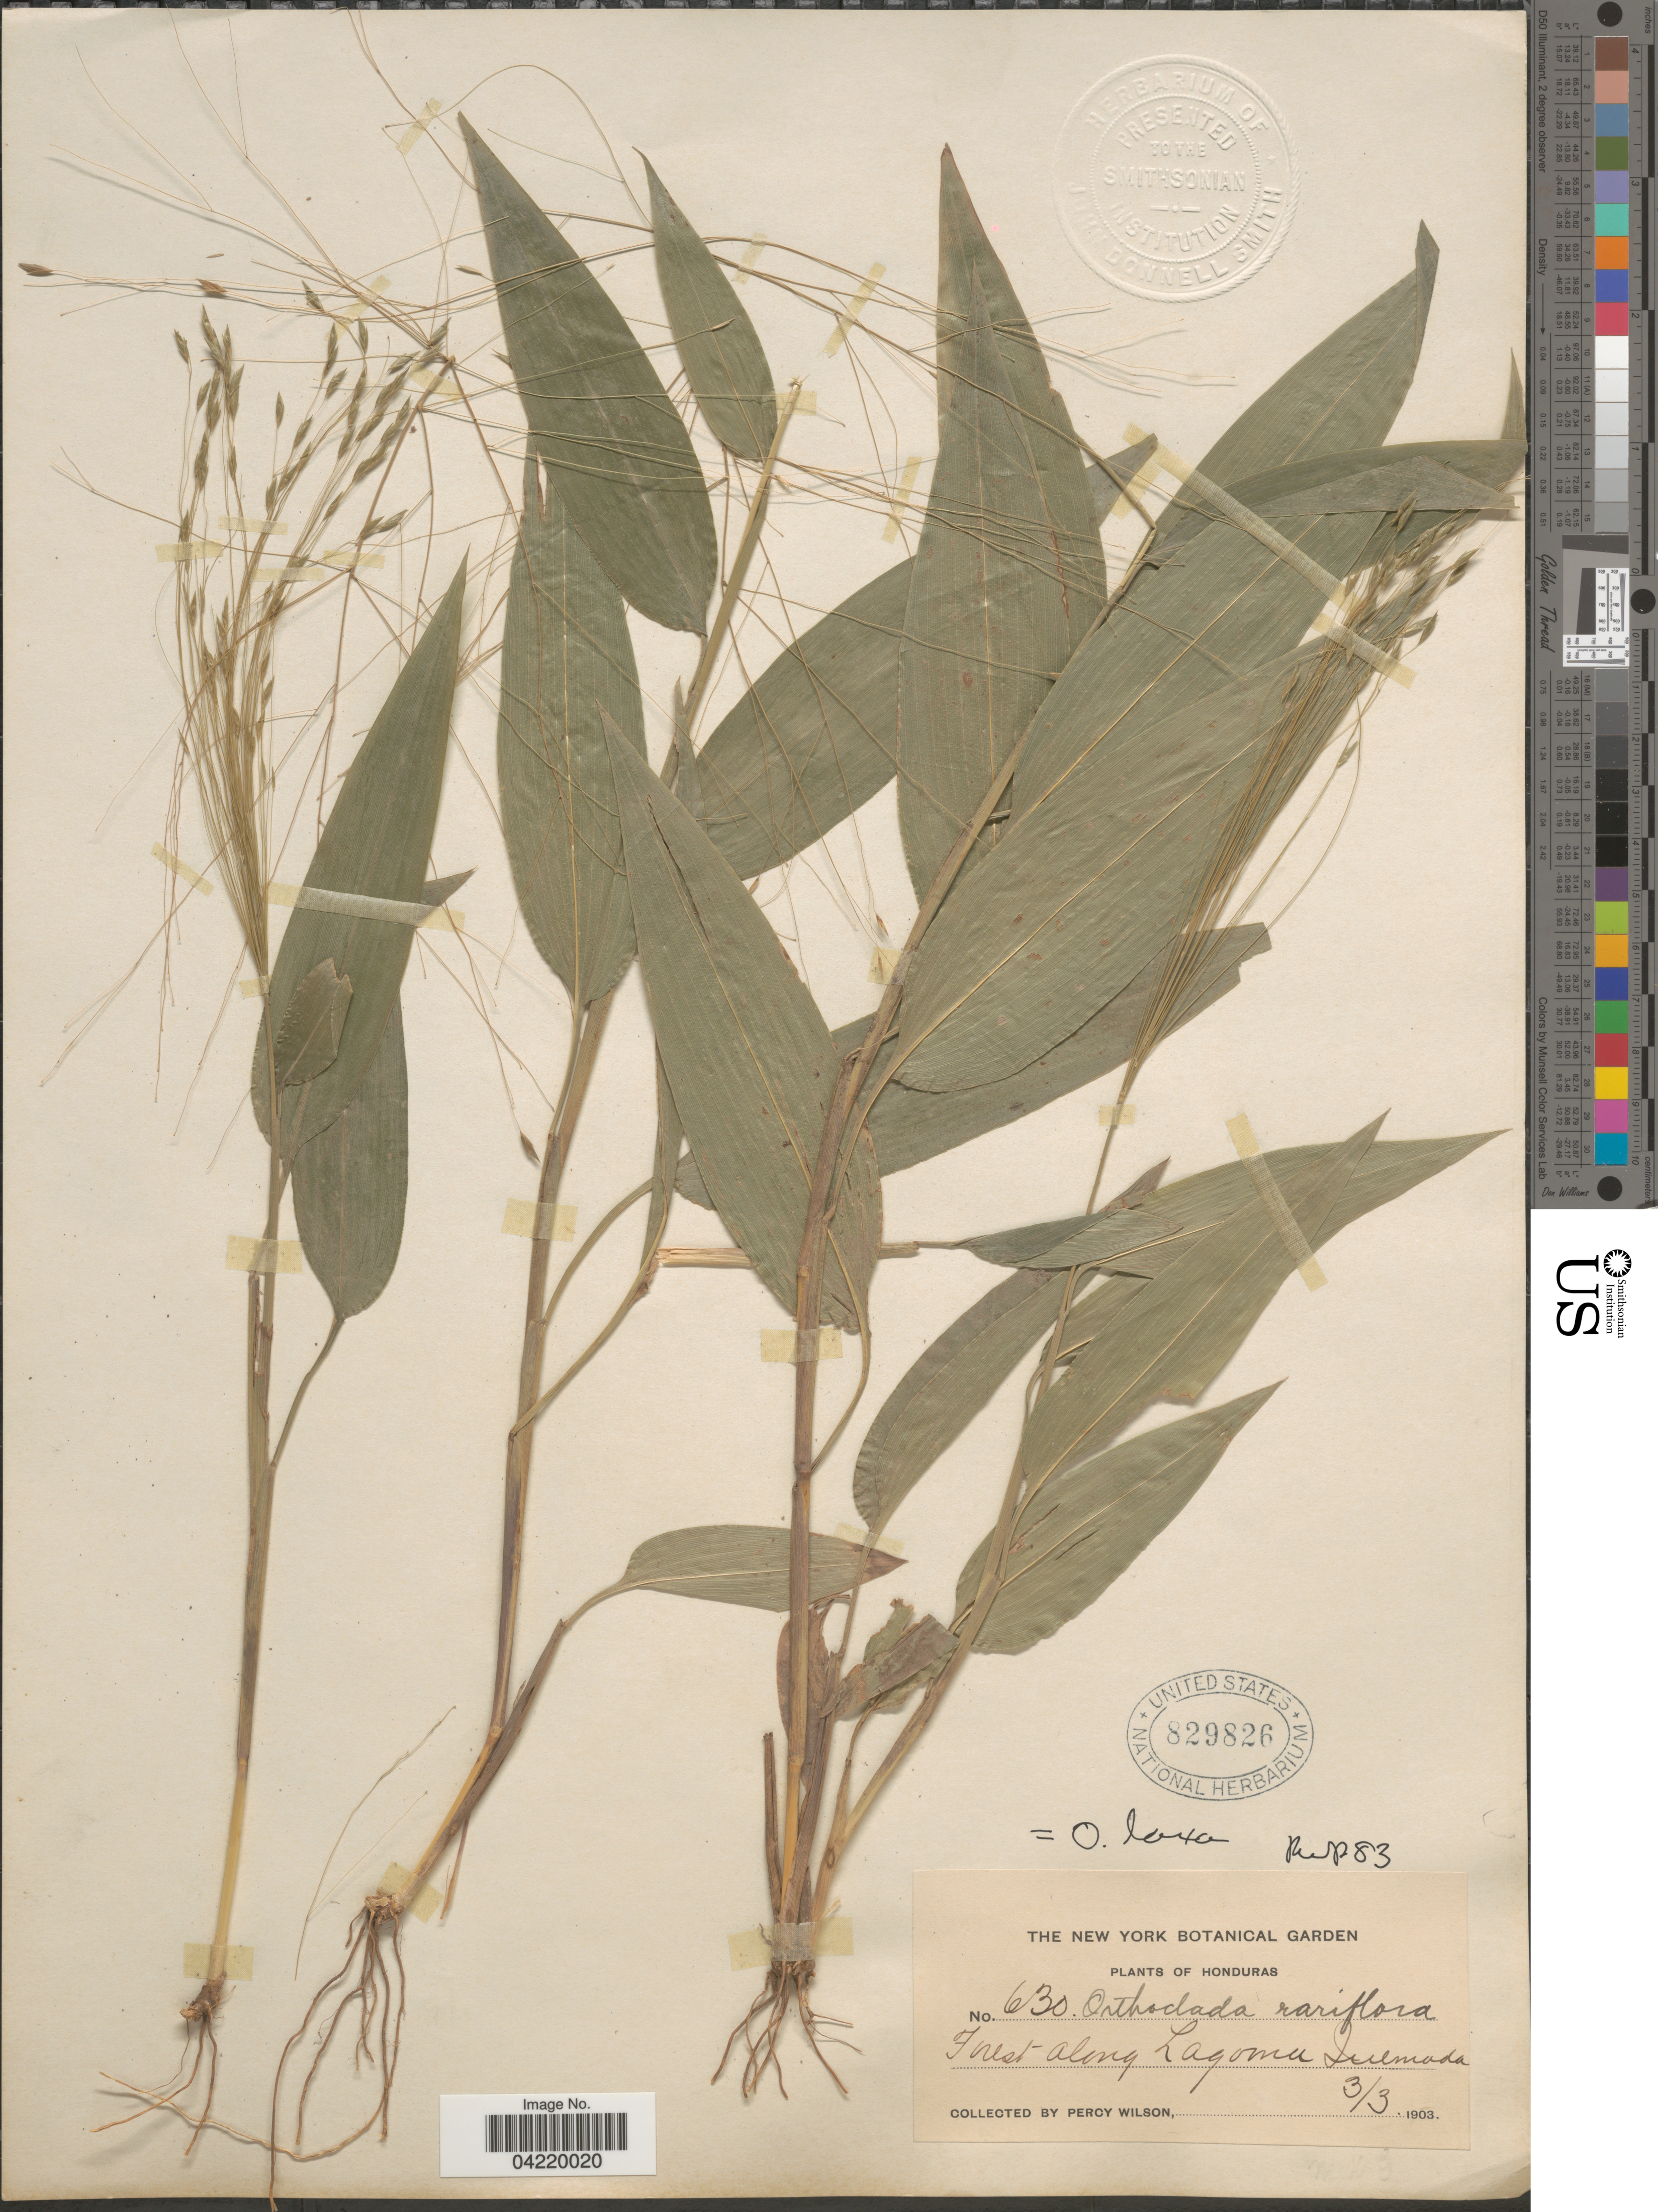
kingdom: Plantae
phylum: Tracheophyta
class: Liliopsida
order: Poales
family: Poaceae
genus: Orthoclada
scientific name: Orthoclada laxa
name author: P. Beauv.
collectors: P. Wilson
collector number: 630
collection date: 1903-03-03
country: Honduras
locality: Forest along Lagoma Quemada.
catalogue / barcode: US 829826